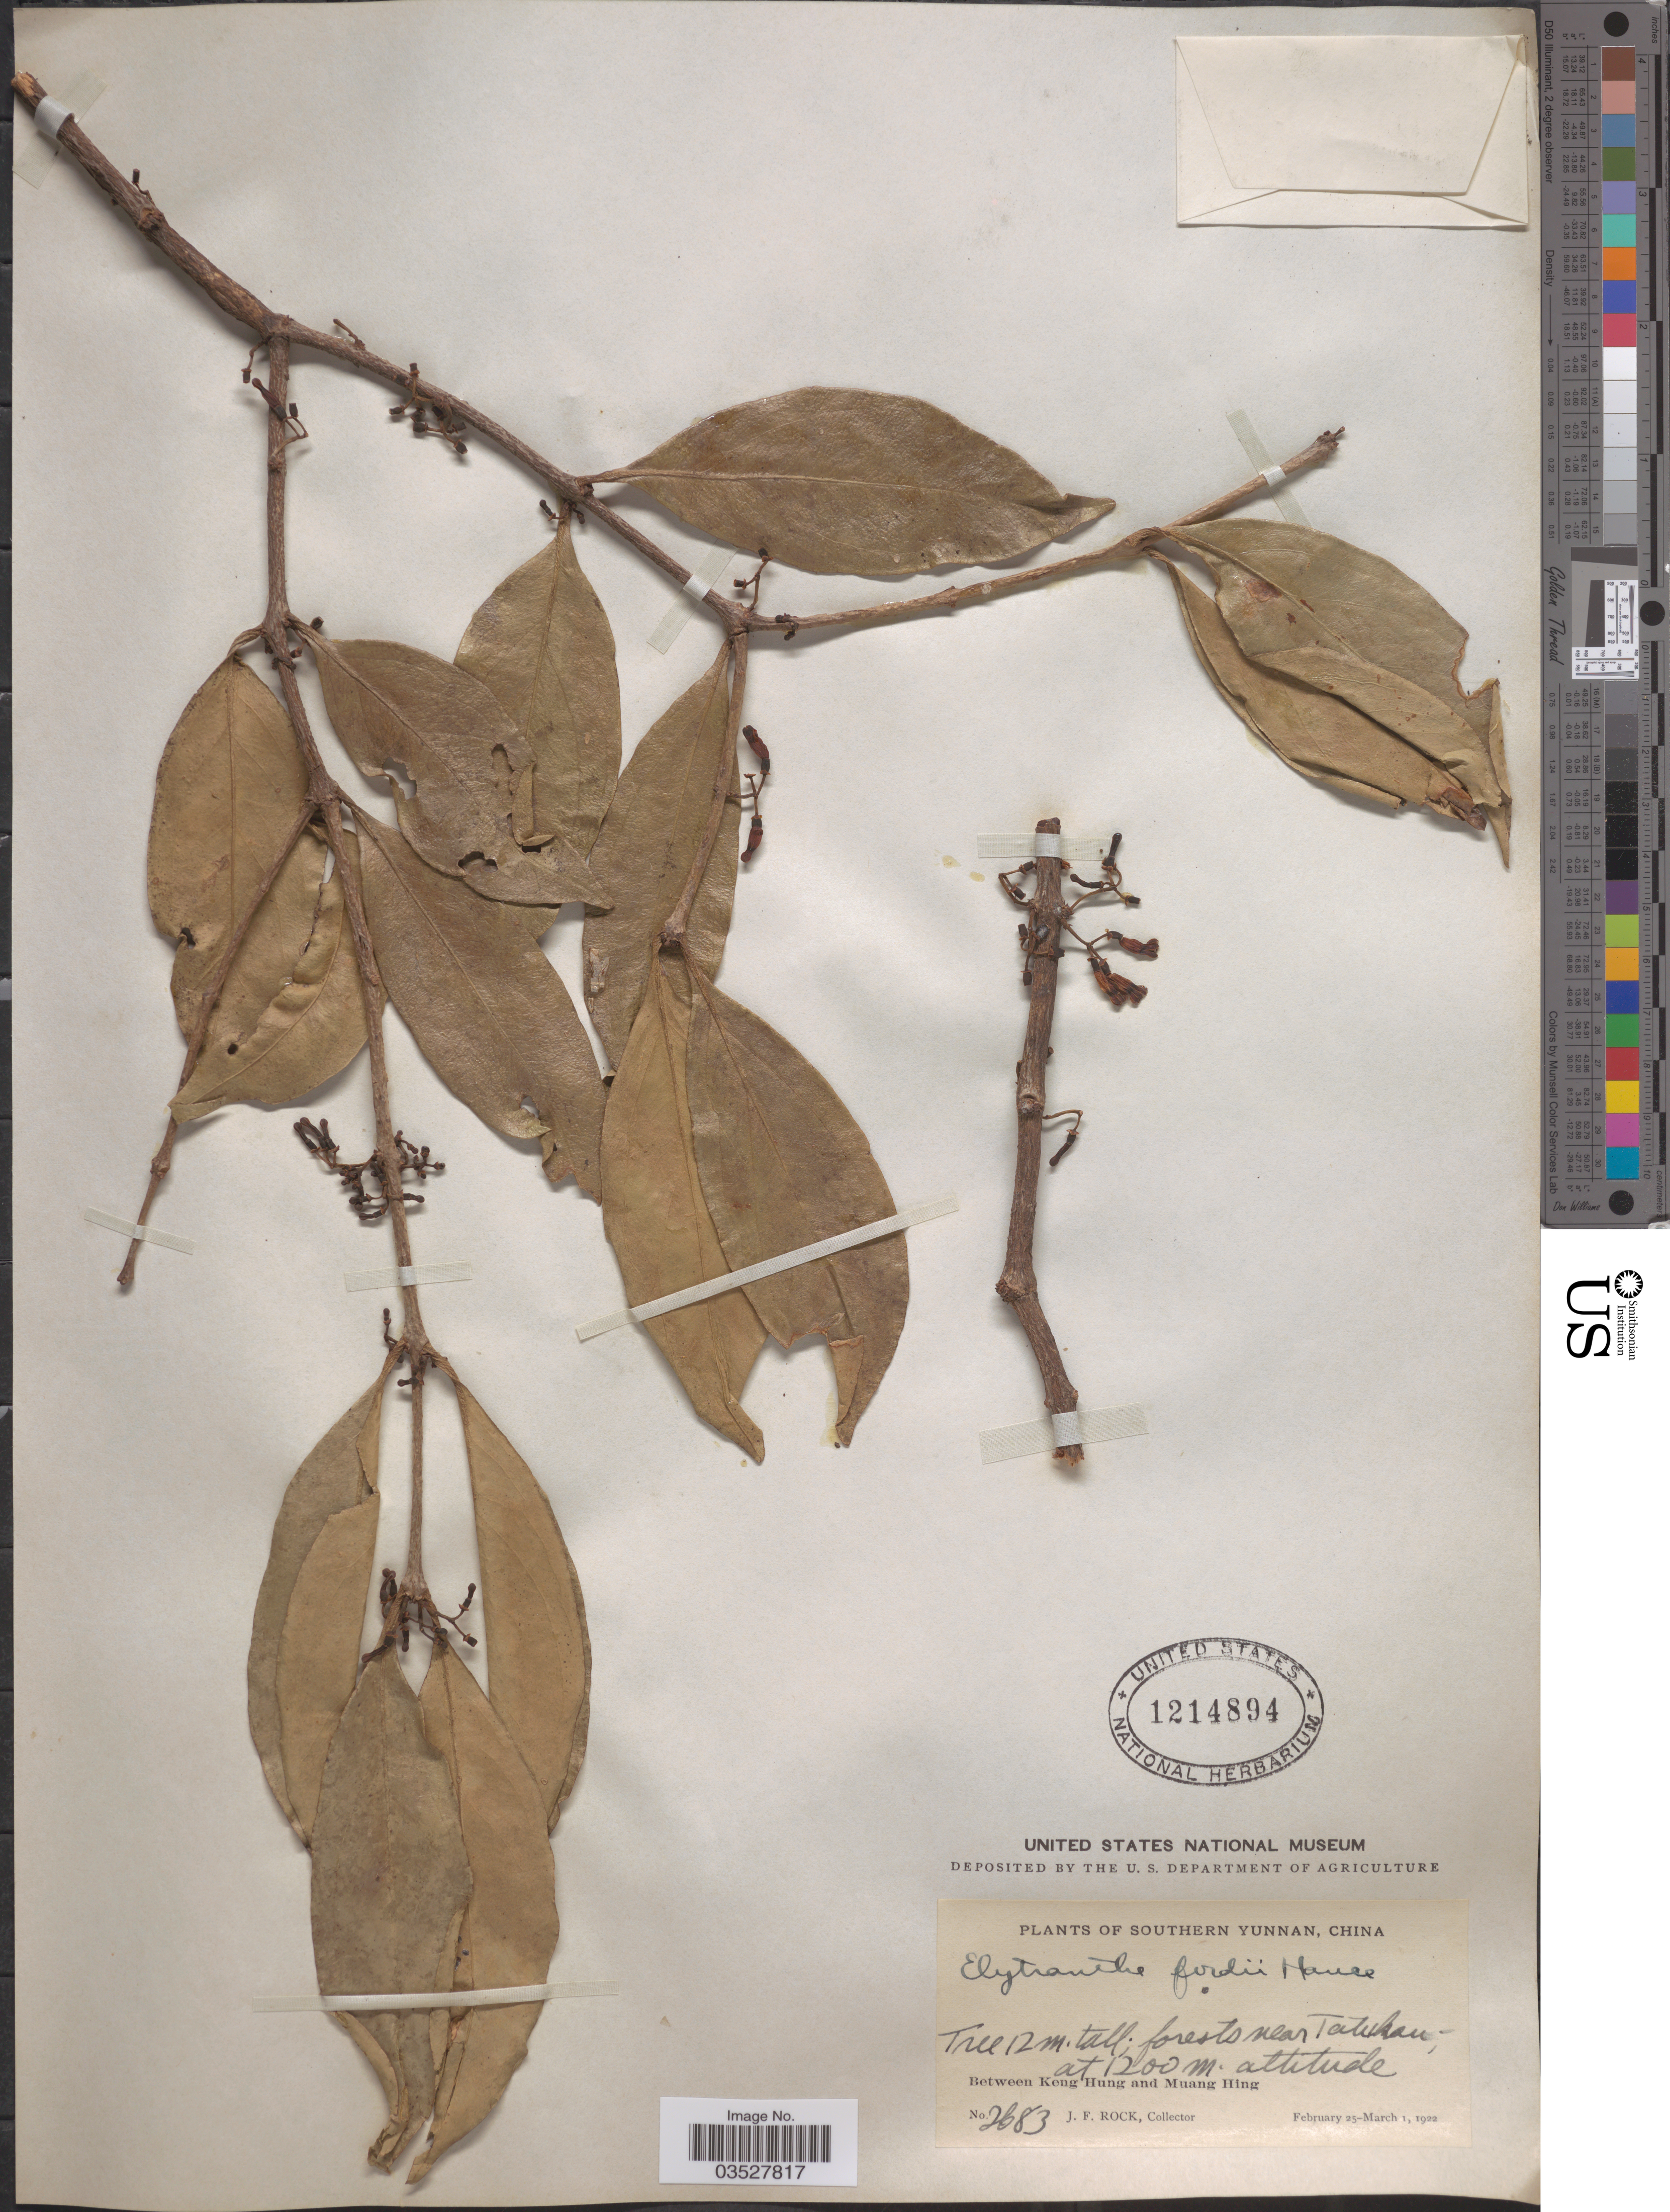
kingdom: Plantae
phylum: Tracheophyta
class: Magnoliopsida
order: Santalales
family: Loranthaceae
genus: Elytranthe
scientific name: Elytranthe fordii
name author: (Hance) Merr.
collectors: J. Rock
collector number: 2683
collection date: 1922-02-25/1922-03-01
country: China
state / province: Yunnan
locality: Southern Yunnan. Near Tatukan. Between Keng Hung and Muang Hing.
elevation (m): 1200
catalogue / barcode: US 1214894